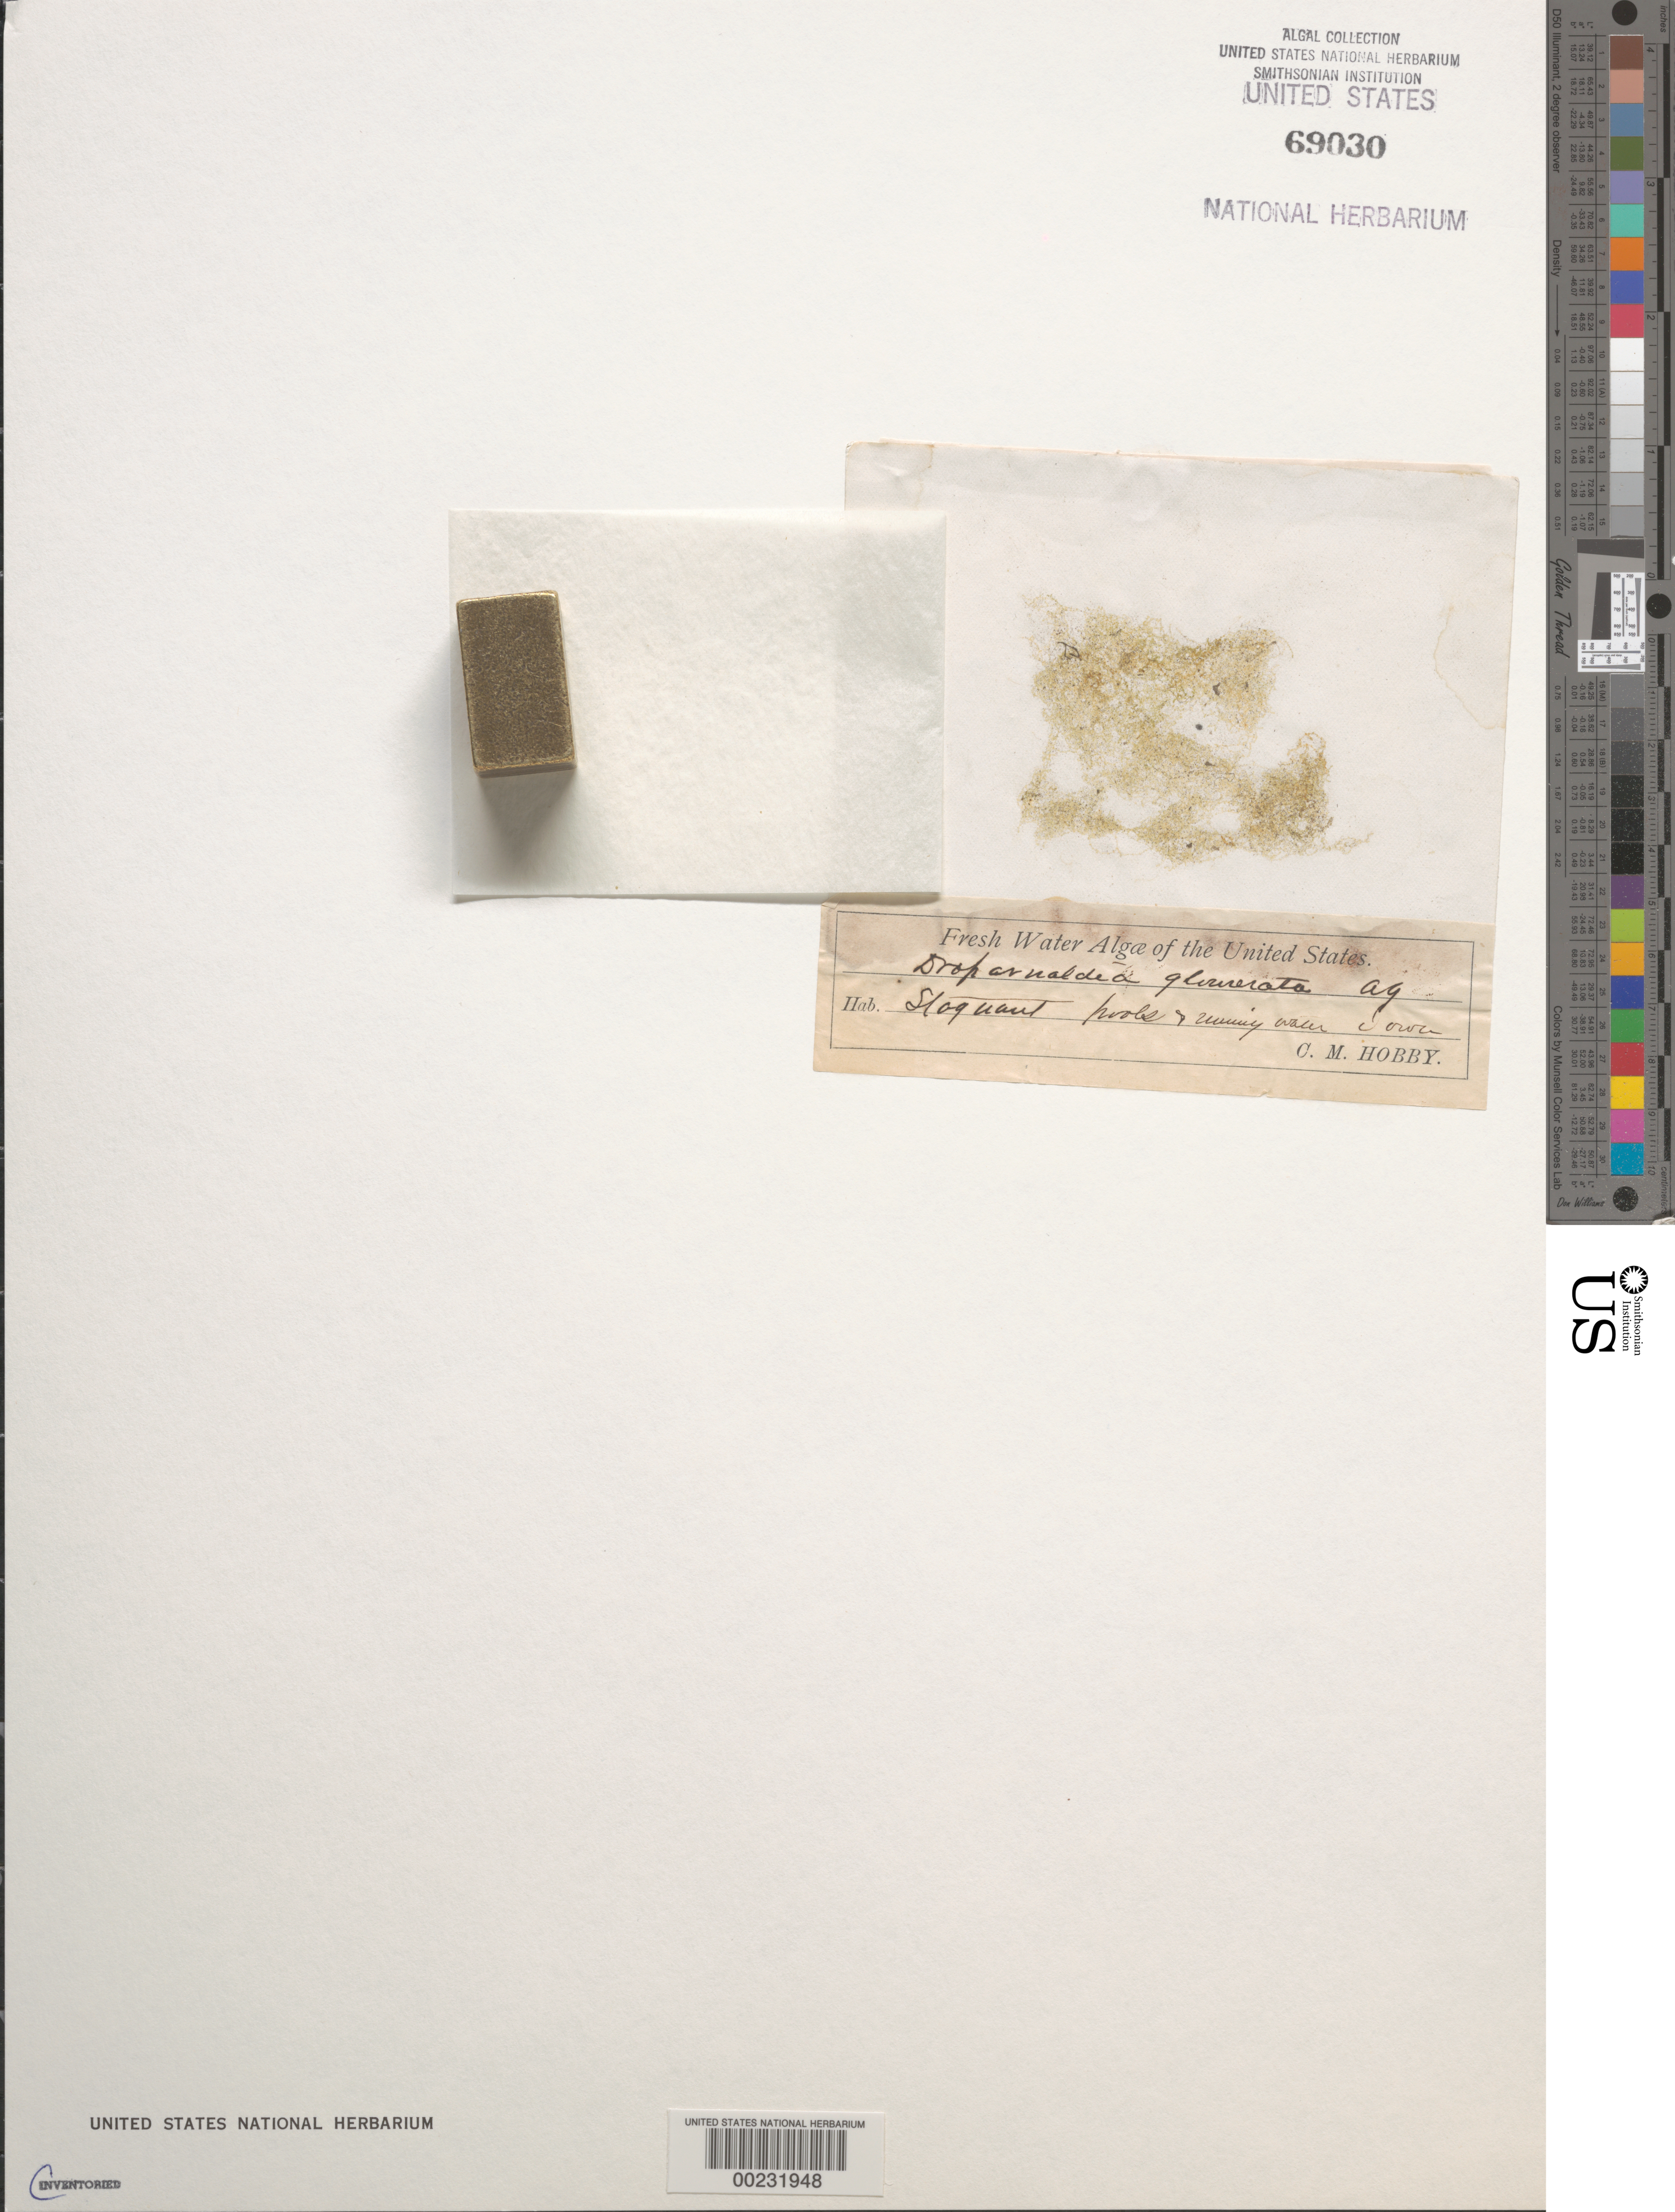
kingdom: Plantae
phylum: Chlorophyta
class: Chlorophyceae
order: Chaetophorales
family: Chaetophoraceae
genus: Draparnaldia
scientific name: Draparnaldia mutabilis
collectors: C. Hobby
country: United States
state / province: Iowa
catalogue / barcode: US 69030